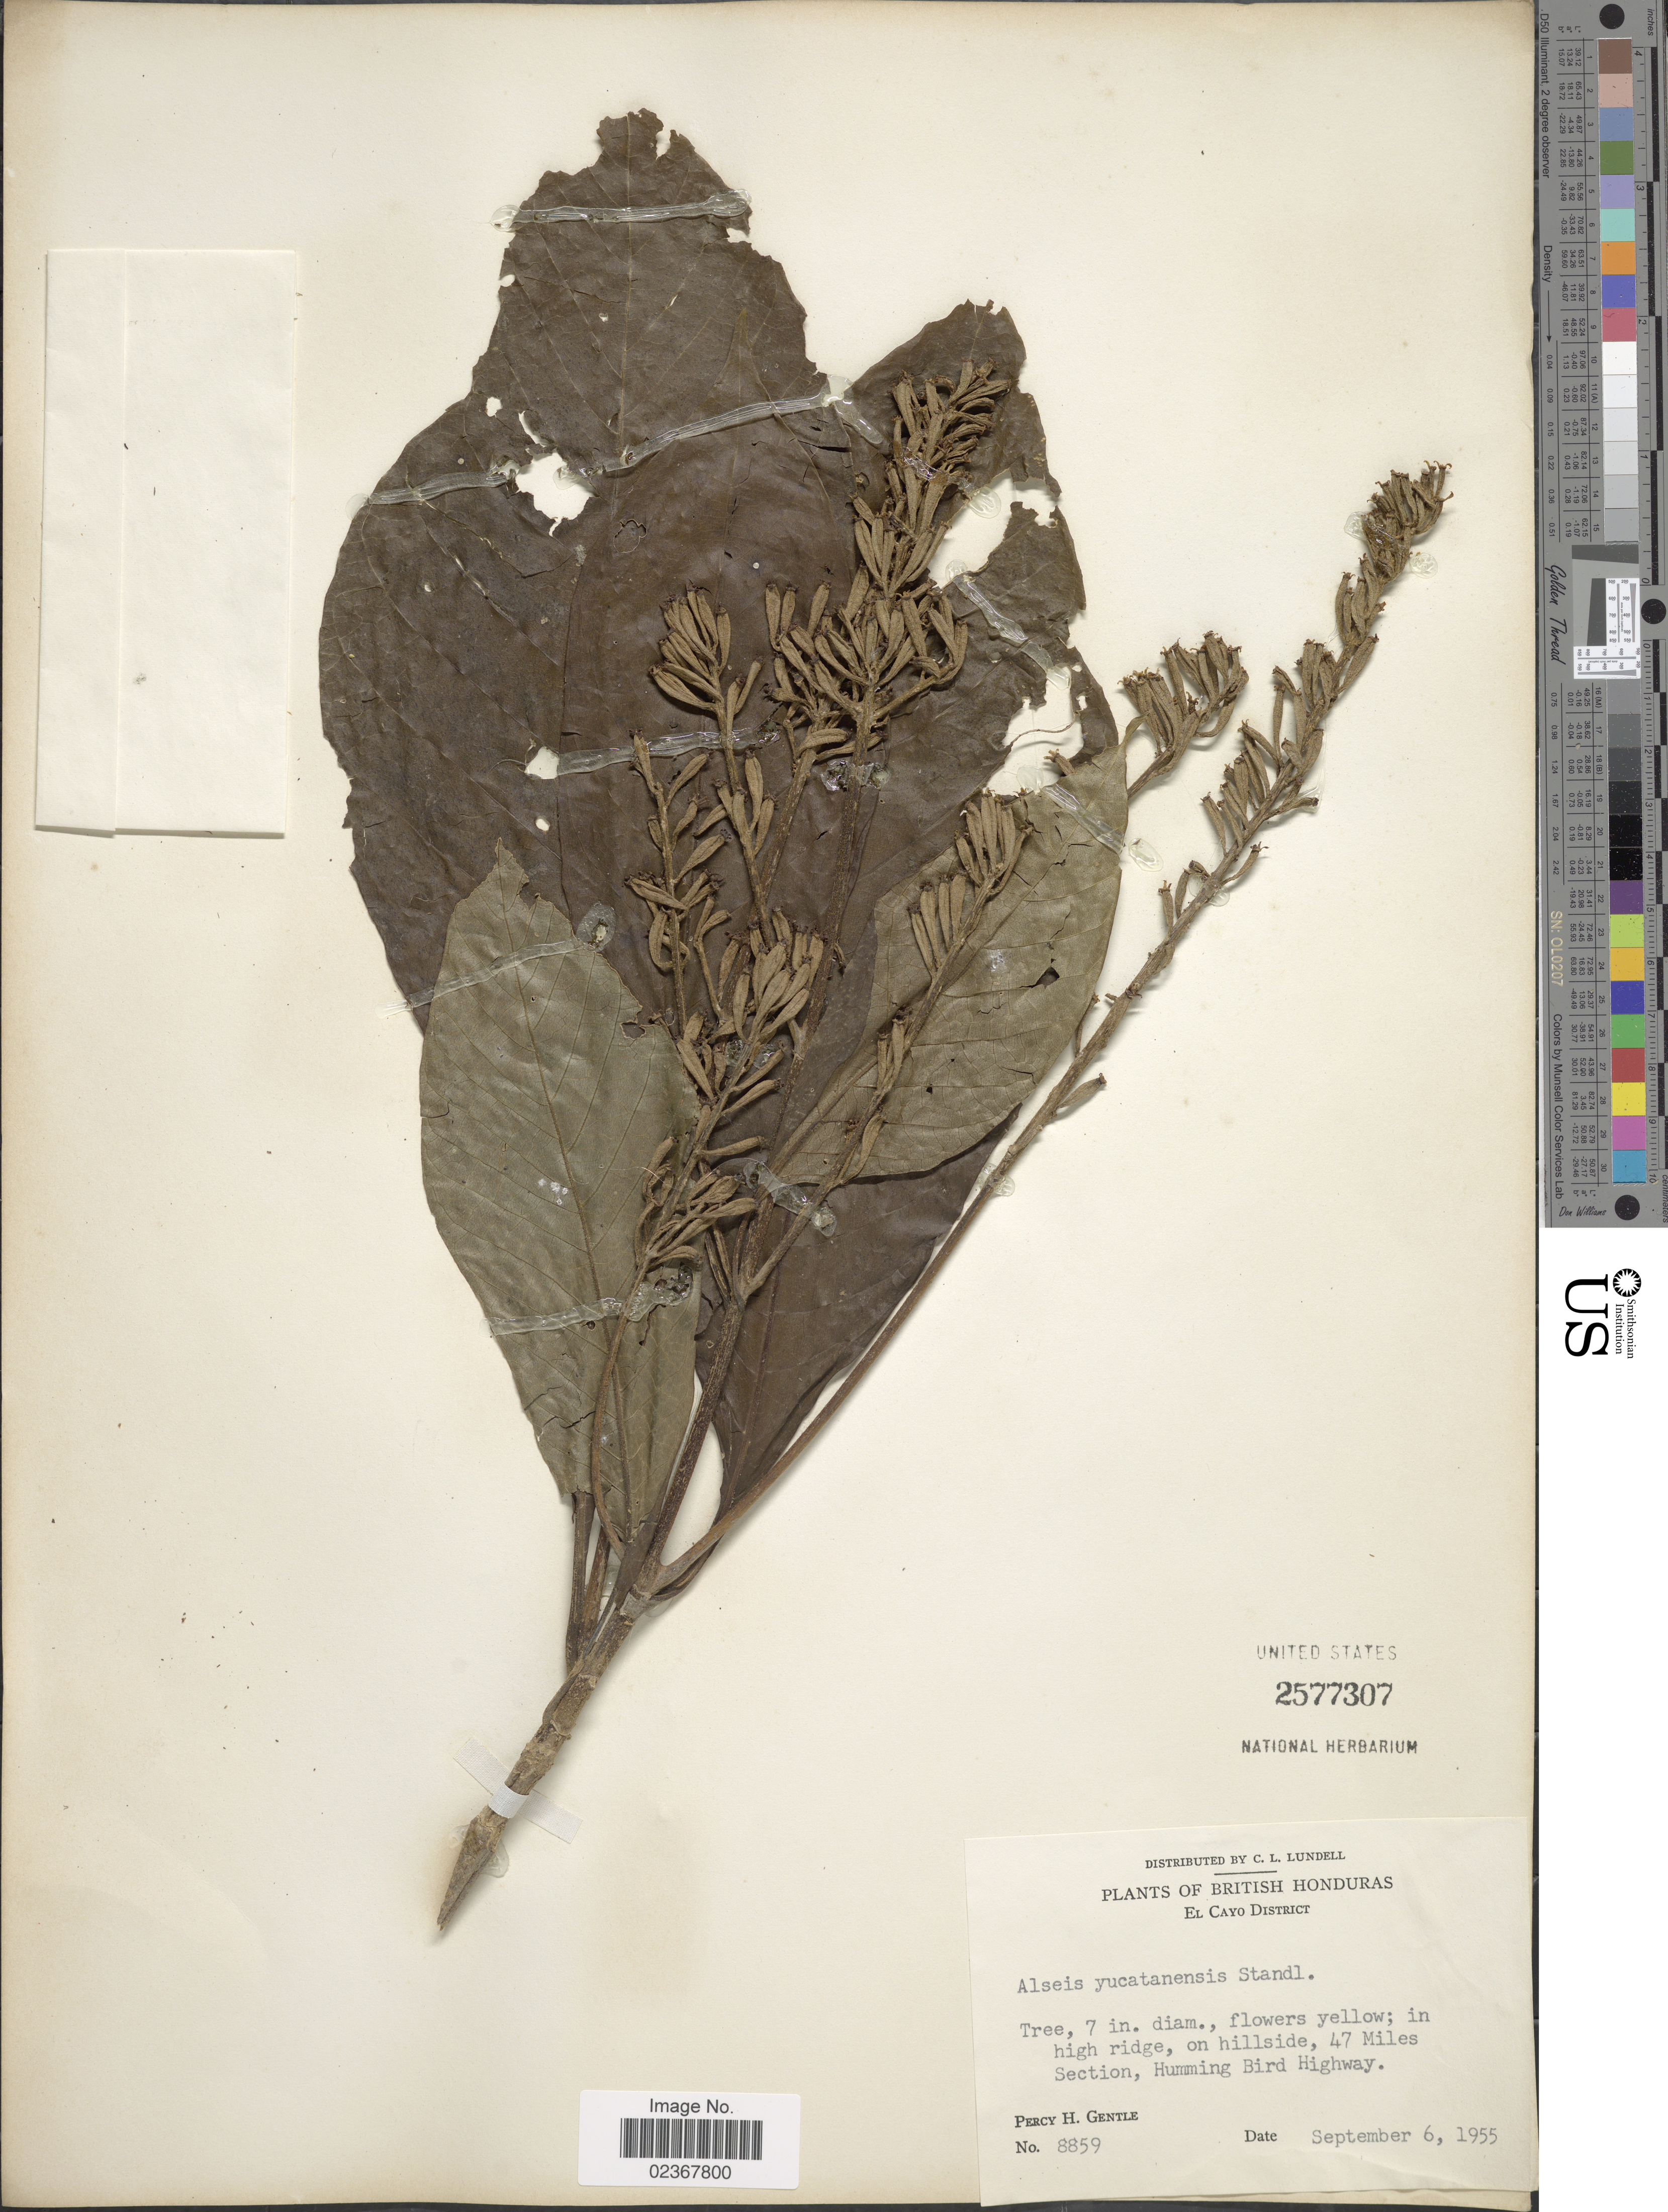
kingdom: Plantae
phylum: Tracheophyta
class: Magnoliopsida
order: Gentianales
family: Rubiaceae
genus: Alseis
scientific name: Alseis yucatanensis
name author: Standl.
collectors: P. H. Gentle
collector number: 8859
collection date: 1955-09-06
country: Belize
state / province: Cayo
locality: British Honduras. El Cayo District. On hillside, 47 Miles Section, Humming Bird Highway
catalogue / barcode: US 2577307